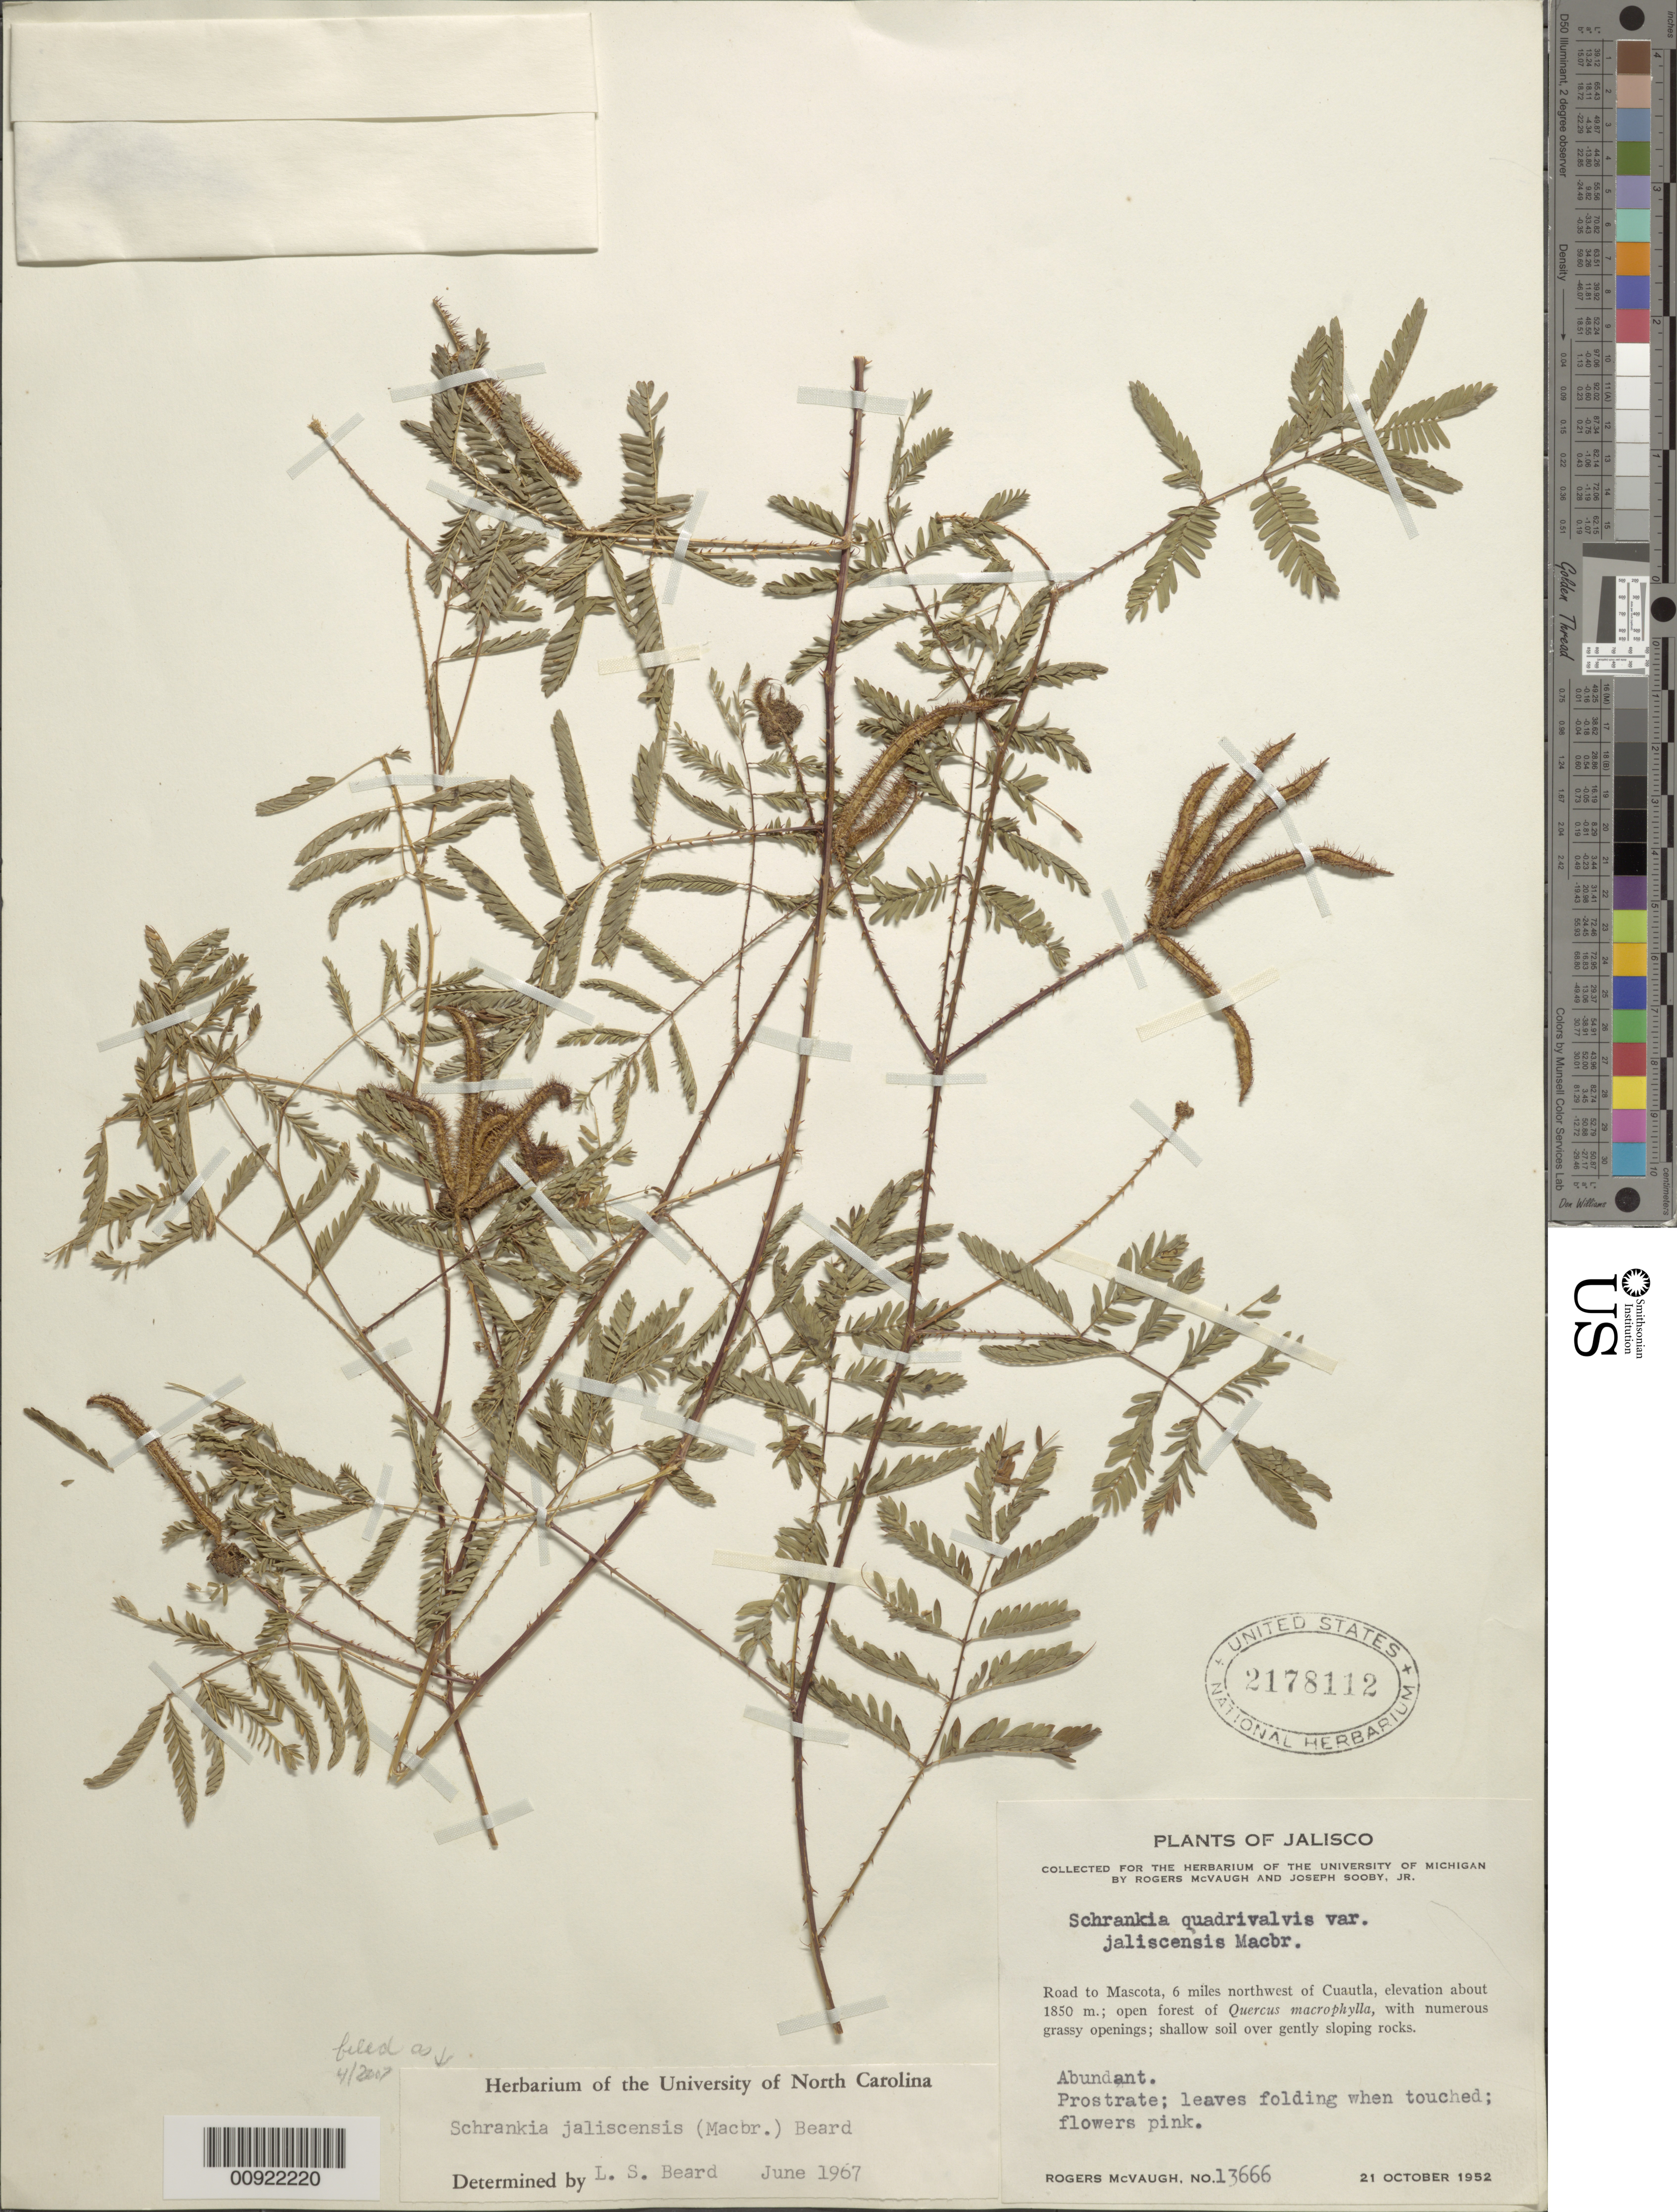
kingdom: Plantae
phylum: Tracheophyta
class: Magnoliopsida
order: Fabales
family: Fabaceae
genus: Mimosa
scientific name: Mimosa quadrivalvis var. jalicensis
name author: (J.F. Macbr.) Beard ex Barneby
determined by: Strong, M. T., (US), Smithsonian Institution - National Museum of Natural History (UNITED STATES)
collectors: R. McVaugh & J. Sooby Jr.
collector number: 13666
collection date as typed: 21 Oct 1952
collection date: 1952-10-21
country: Mexico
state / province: Jalisco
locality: Road to Mascota, 6 miles northwest of Cuautla.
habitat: Open forest of Quercus macrophylla, with numerous grassy openings; shallow soil over gently sloping rocks.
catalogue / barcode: US 2178112